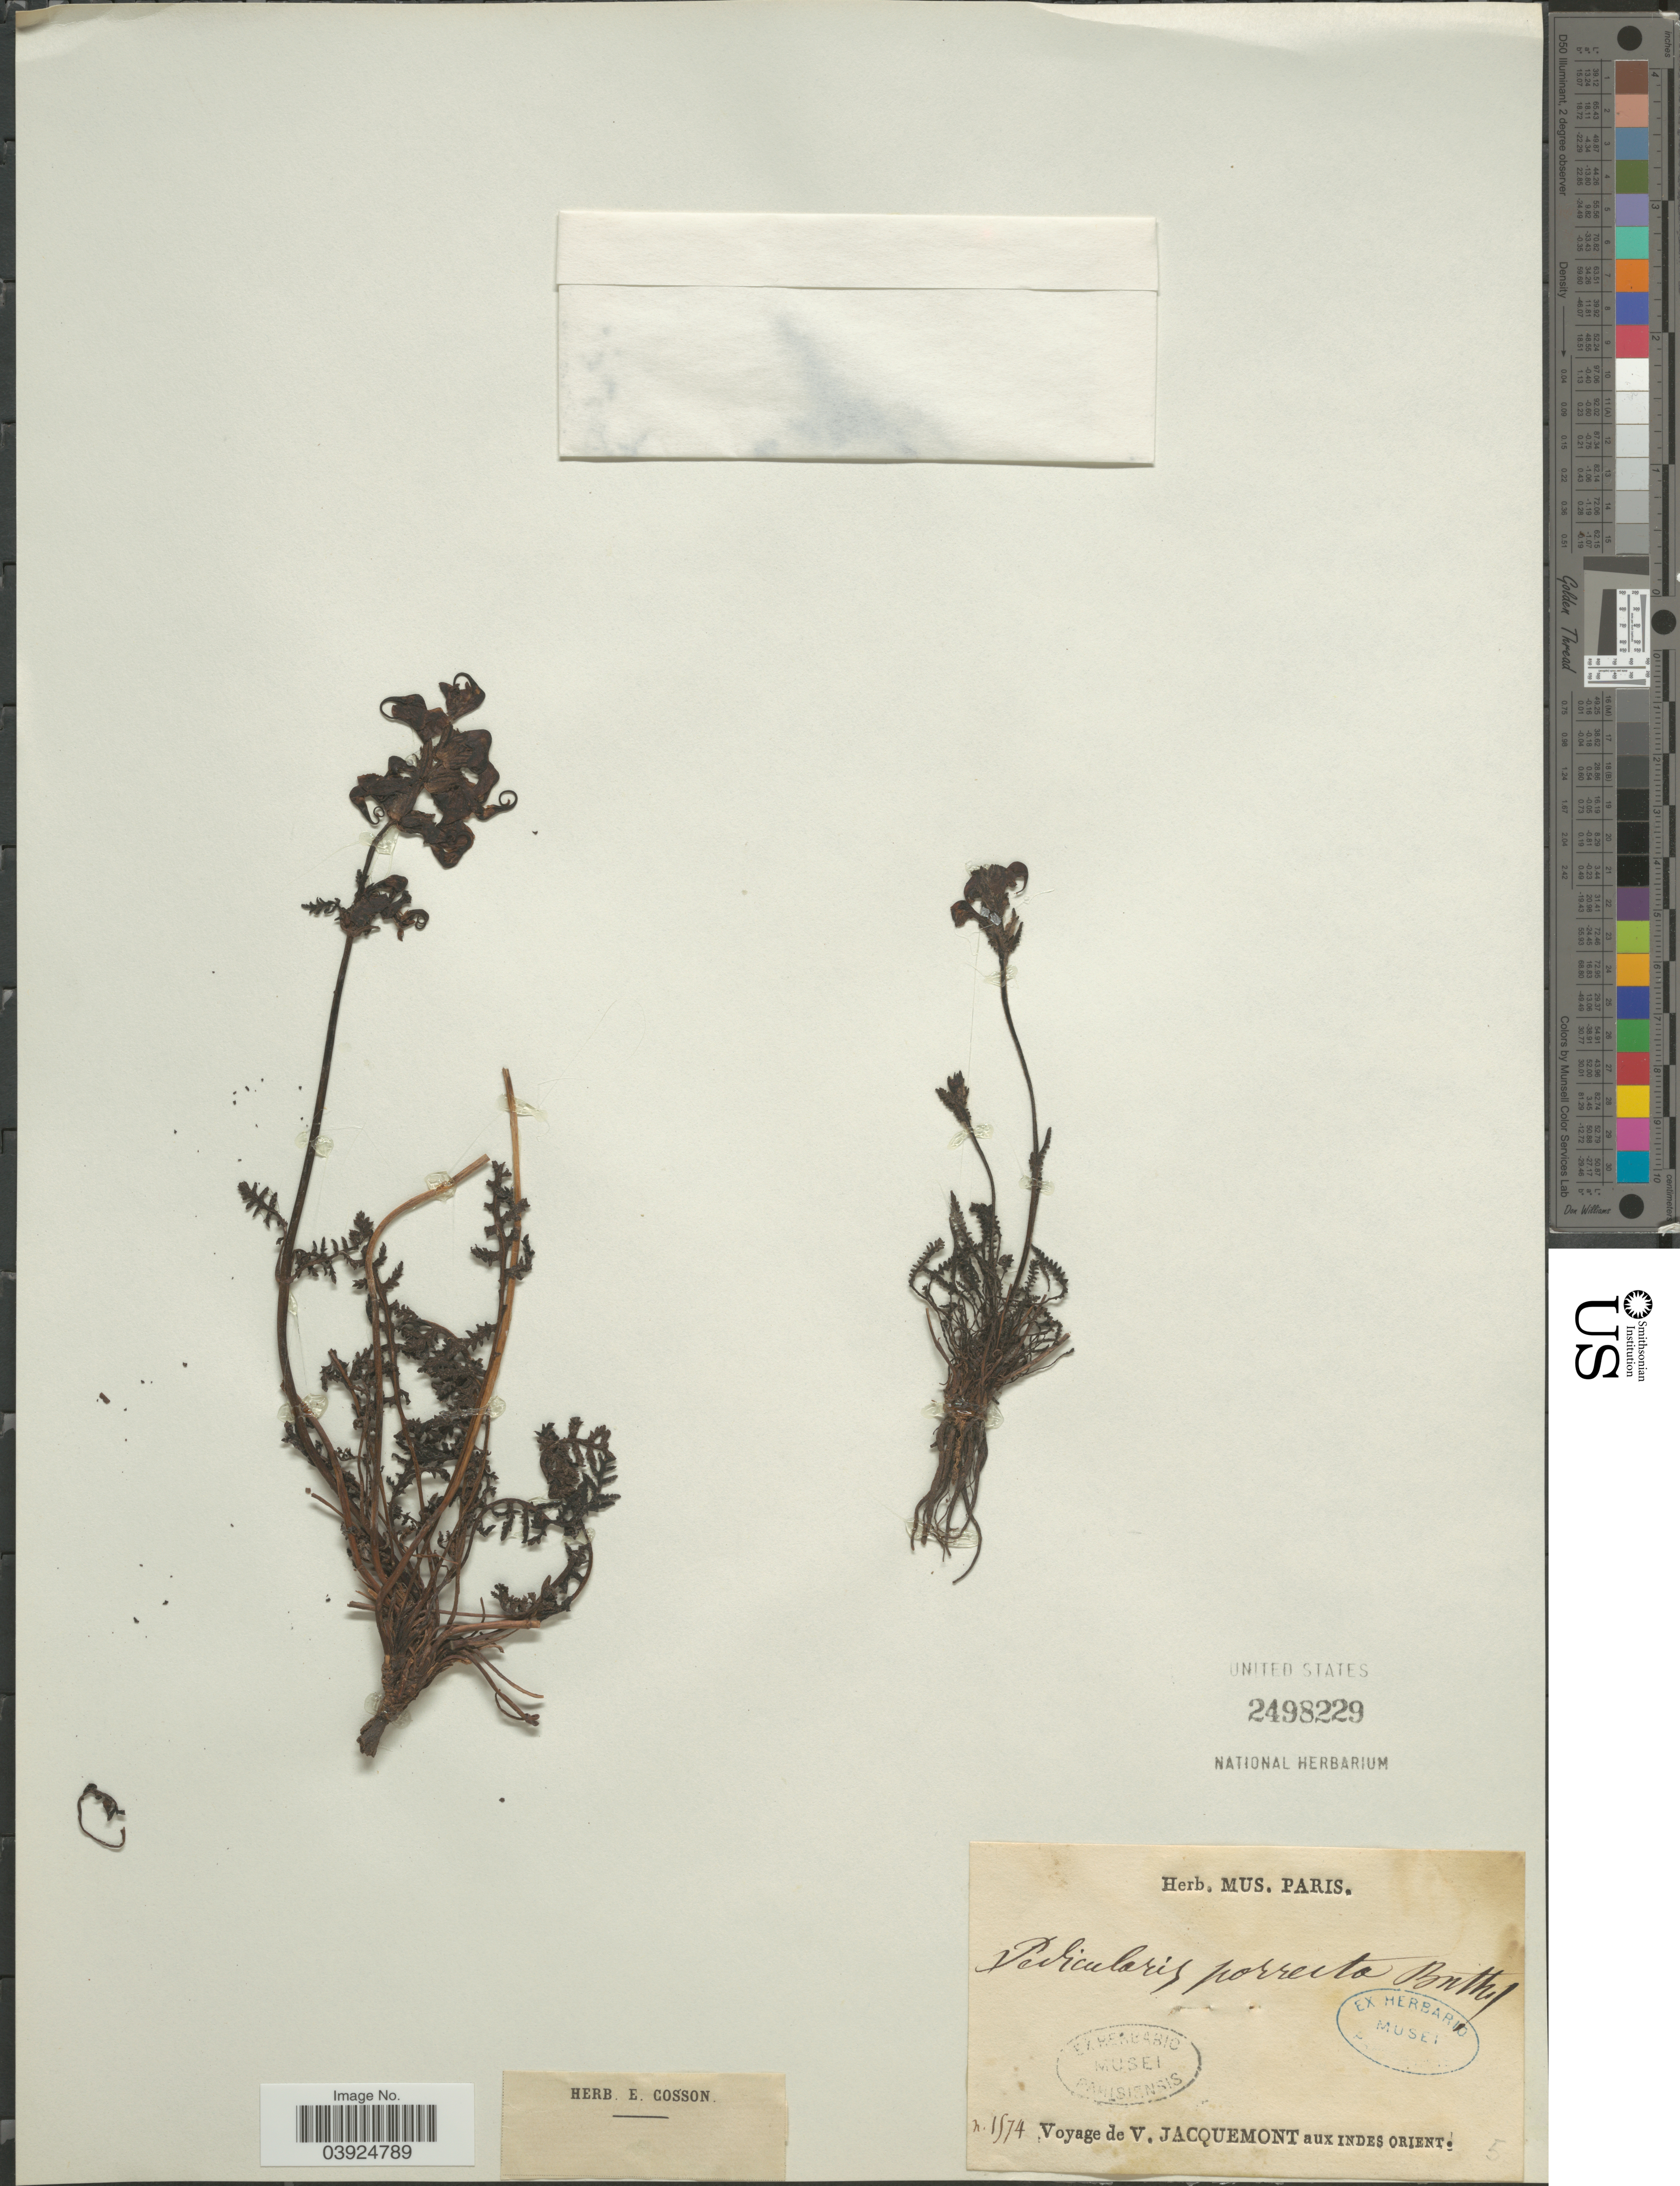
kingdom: Plantae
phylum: Tracheophyta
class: Magnoliopsida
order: Lamiales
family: Orobanchaceae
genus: Pedicularis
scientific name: Pedicularis porrecta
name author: Wall.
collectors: V. Jacquemont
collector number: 1574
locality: Indes Orient.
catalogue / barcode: US 2498229